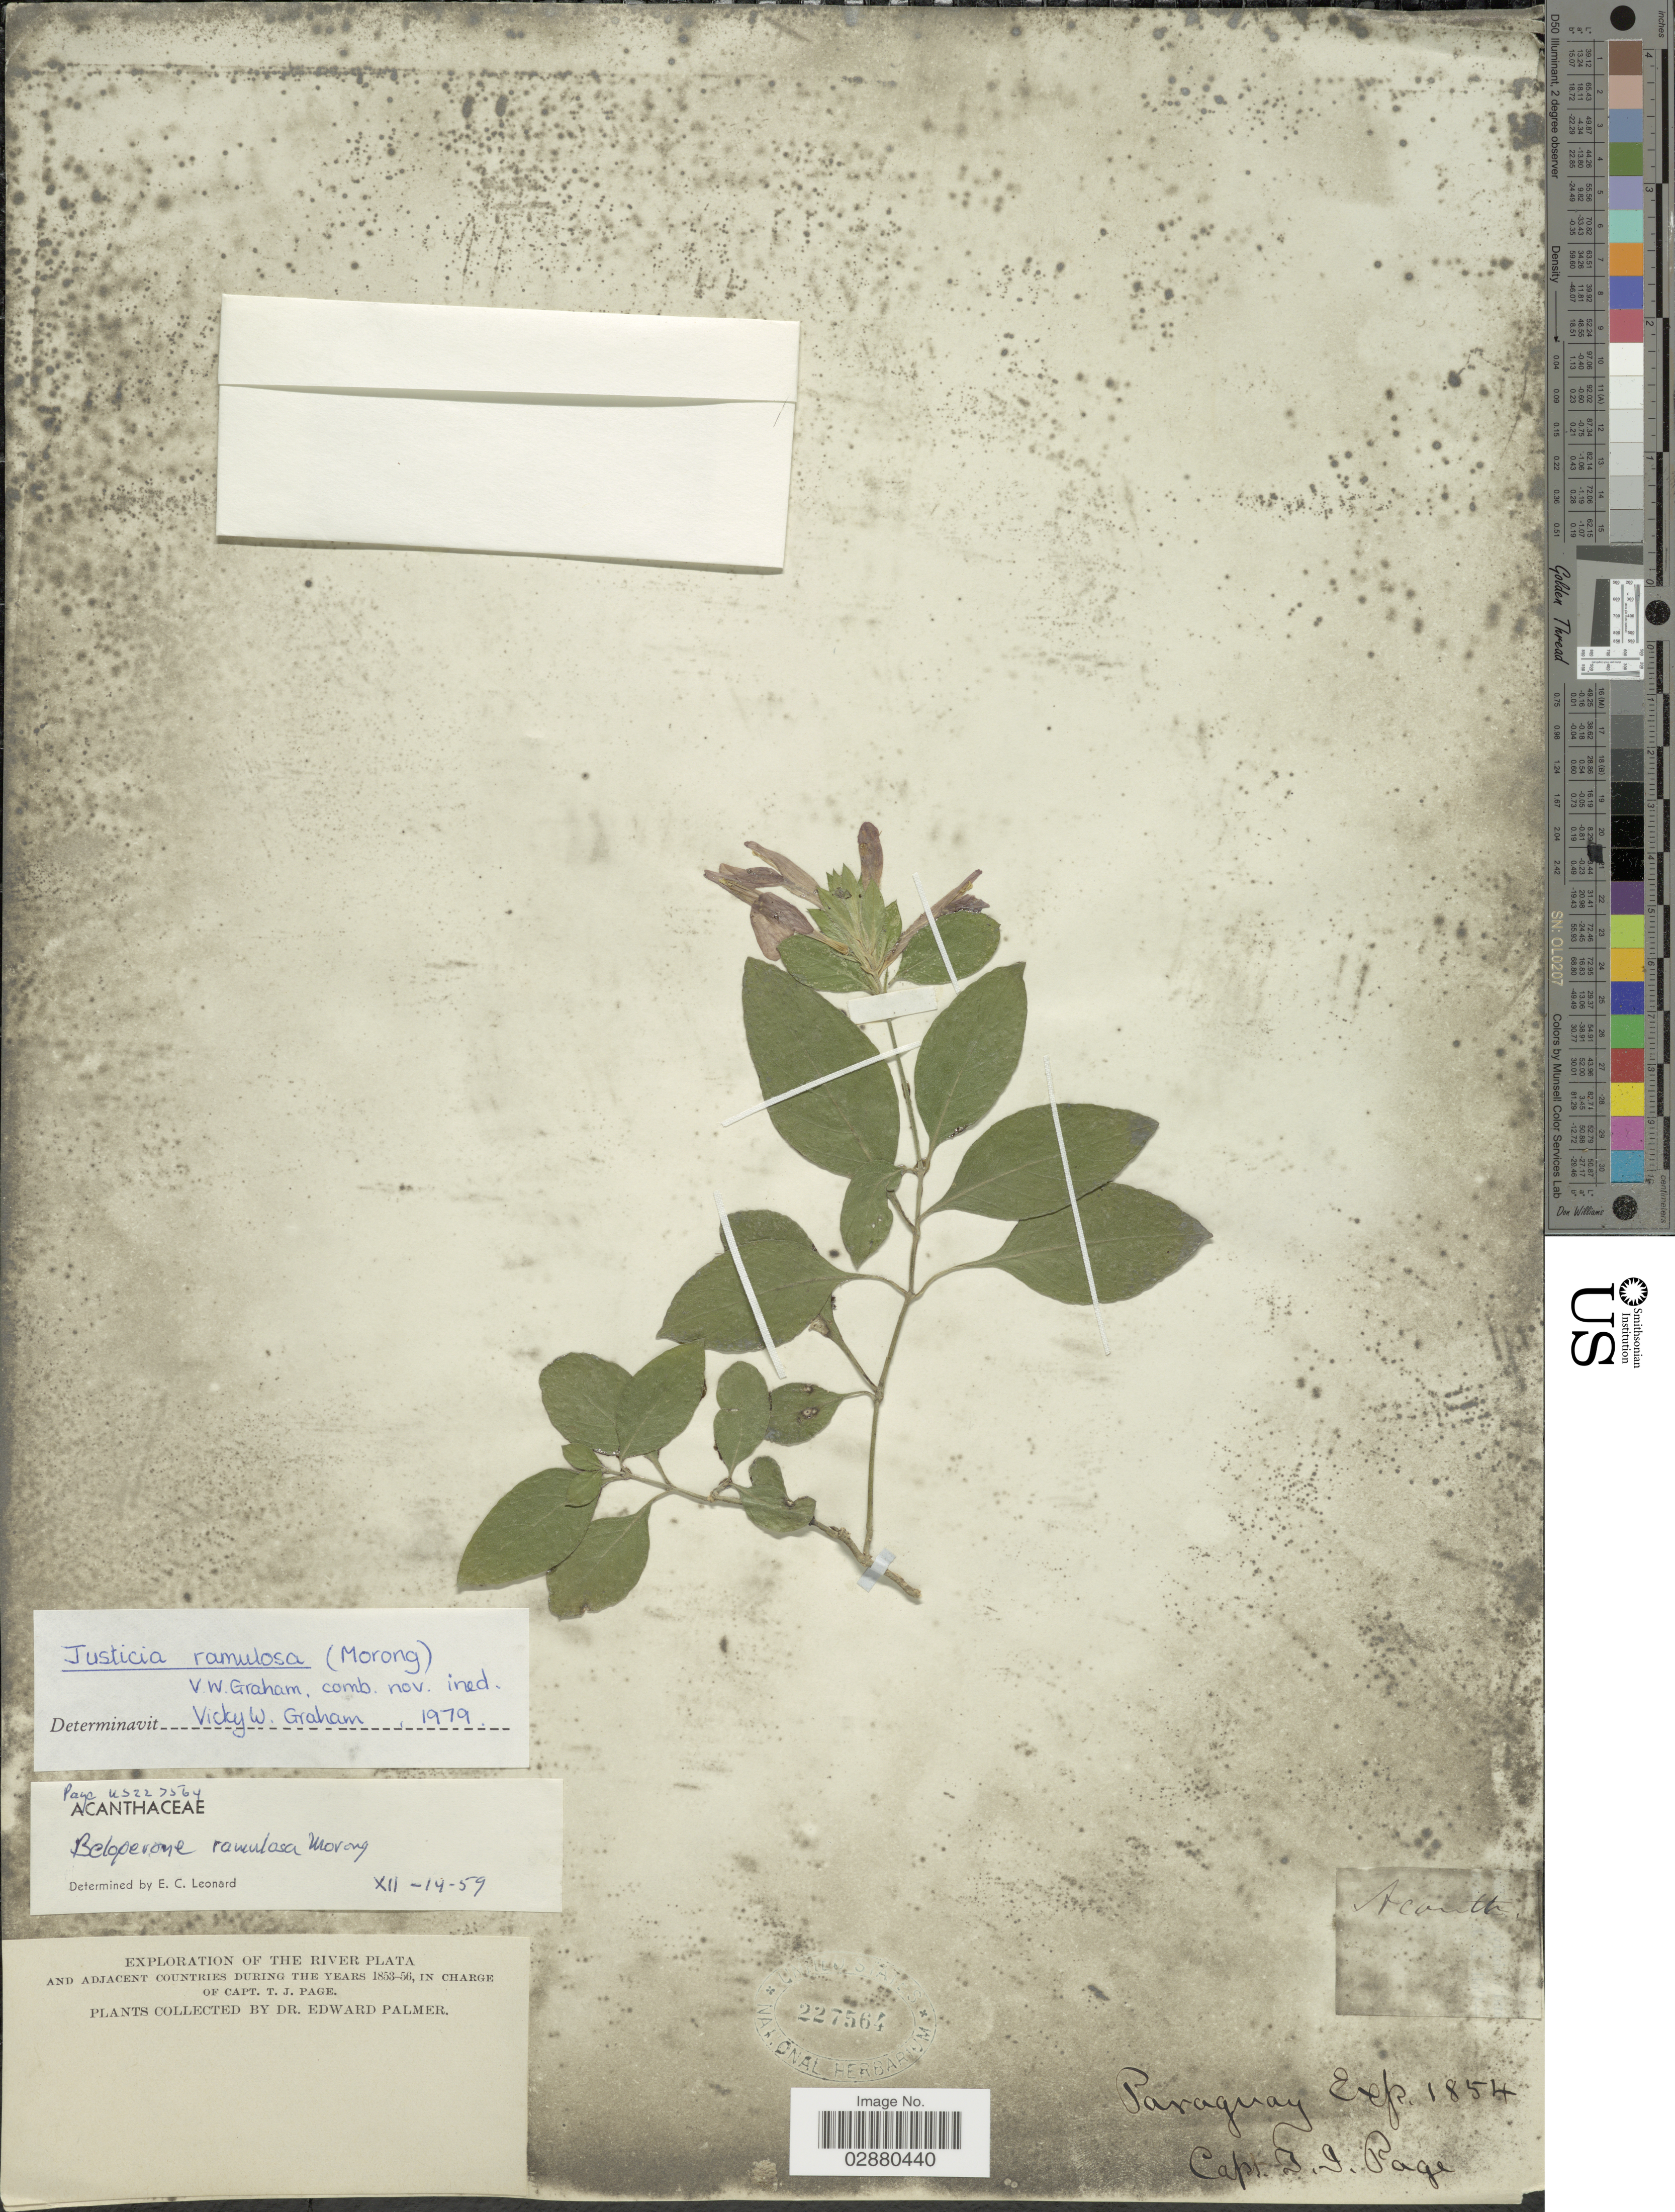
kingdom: Plantae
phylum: Tracheophyta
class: Magnoliopsida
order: Lamiales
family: Acanthaceae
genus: Justicia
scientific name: Justicia ramulosa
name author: (Morong) C. Ezcurra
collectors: E. Palmer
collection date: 1845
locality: River Plata.